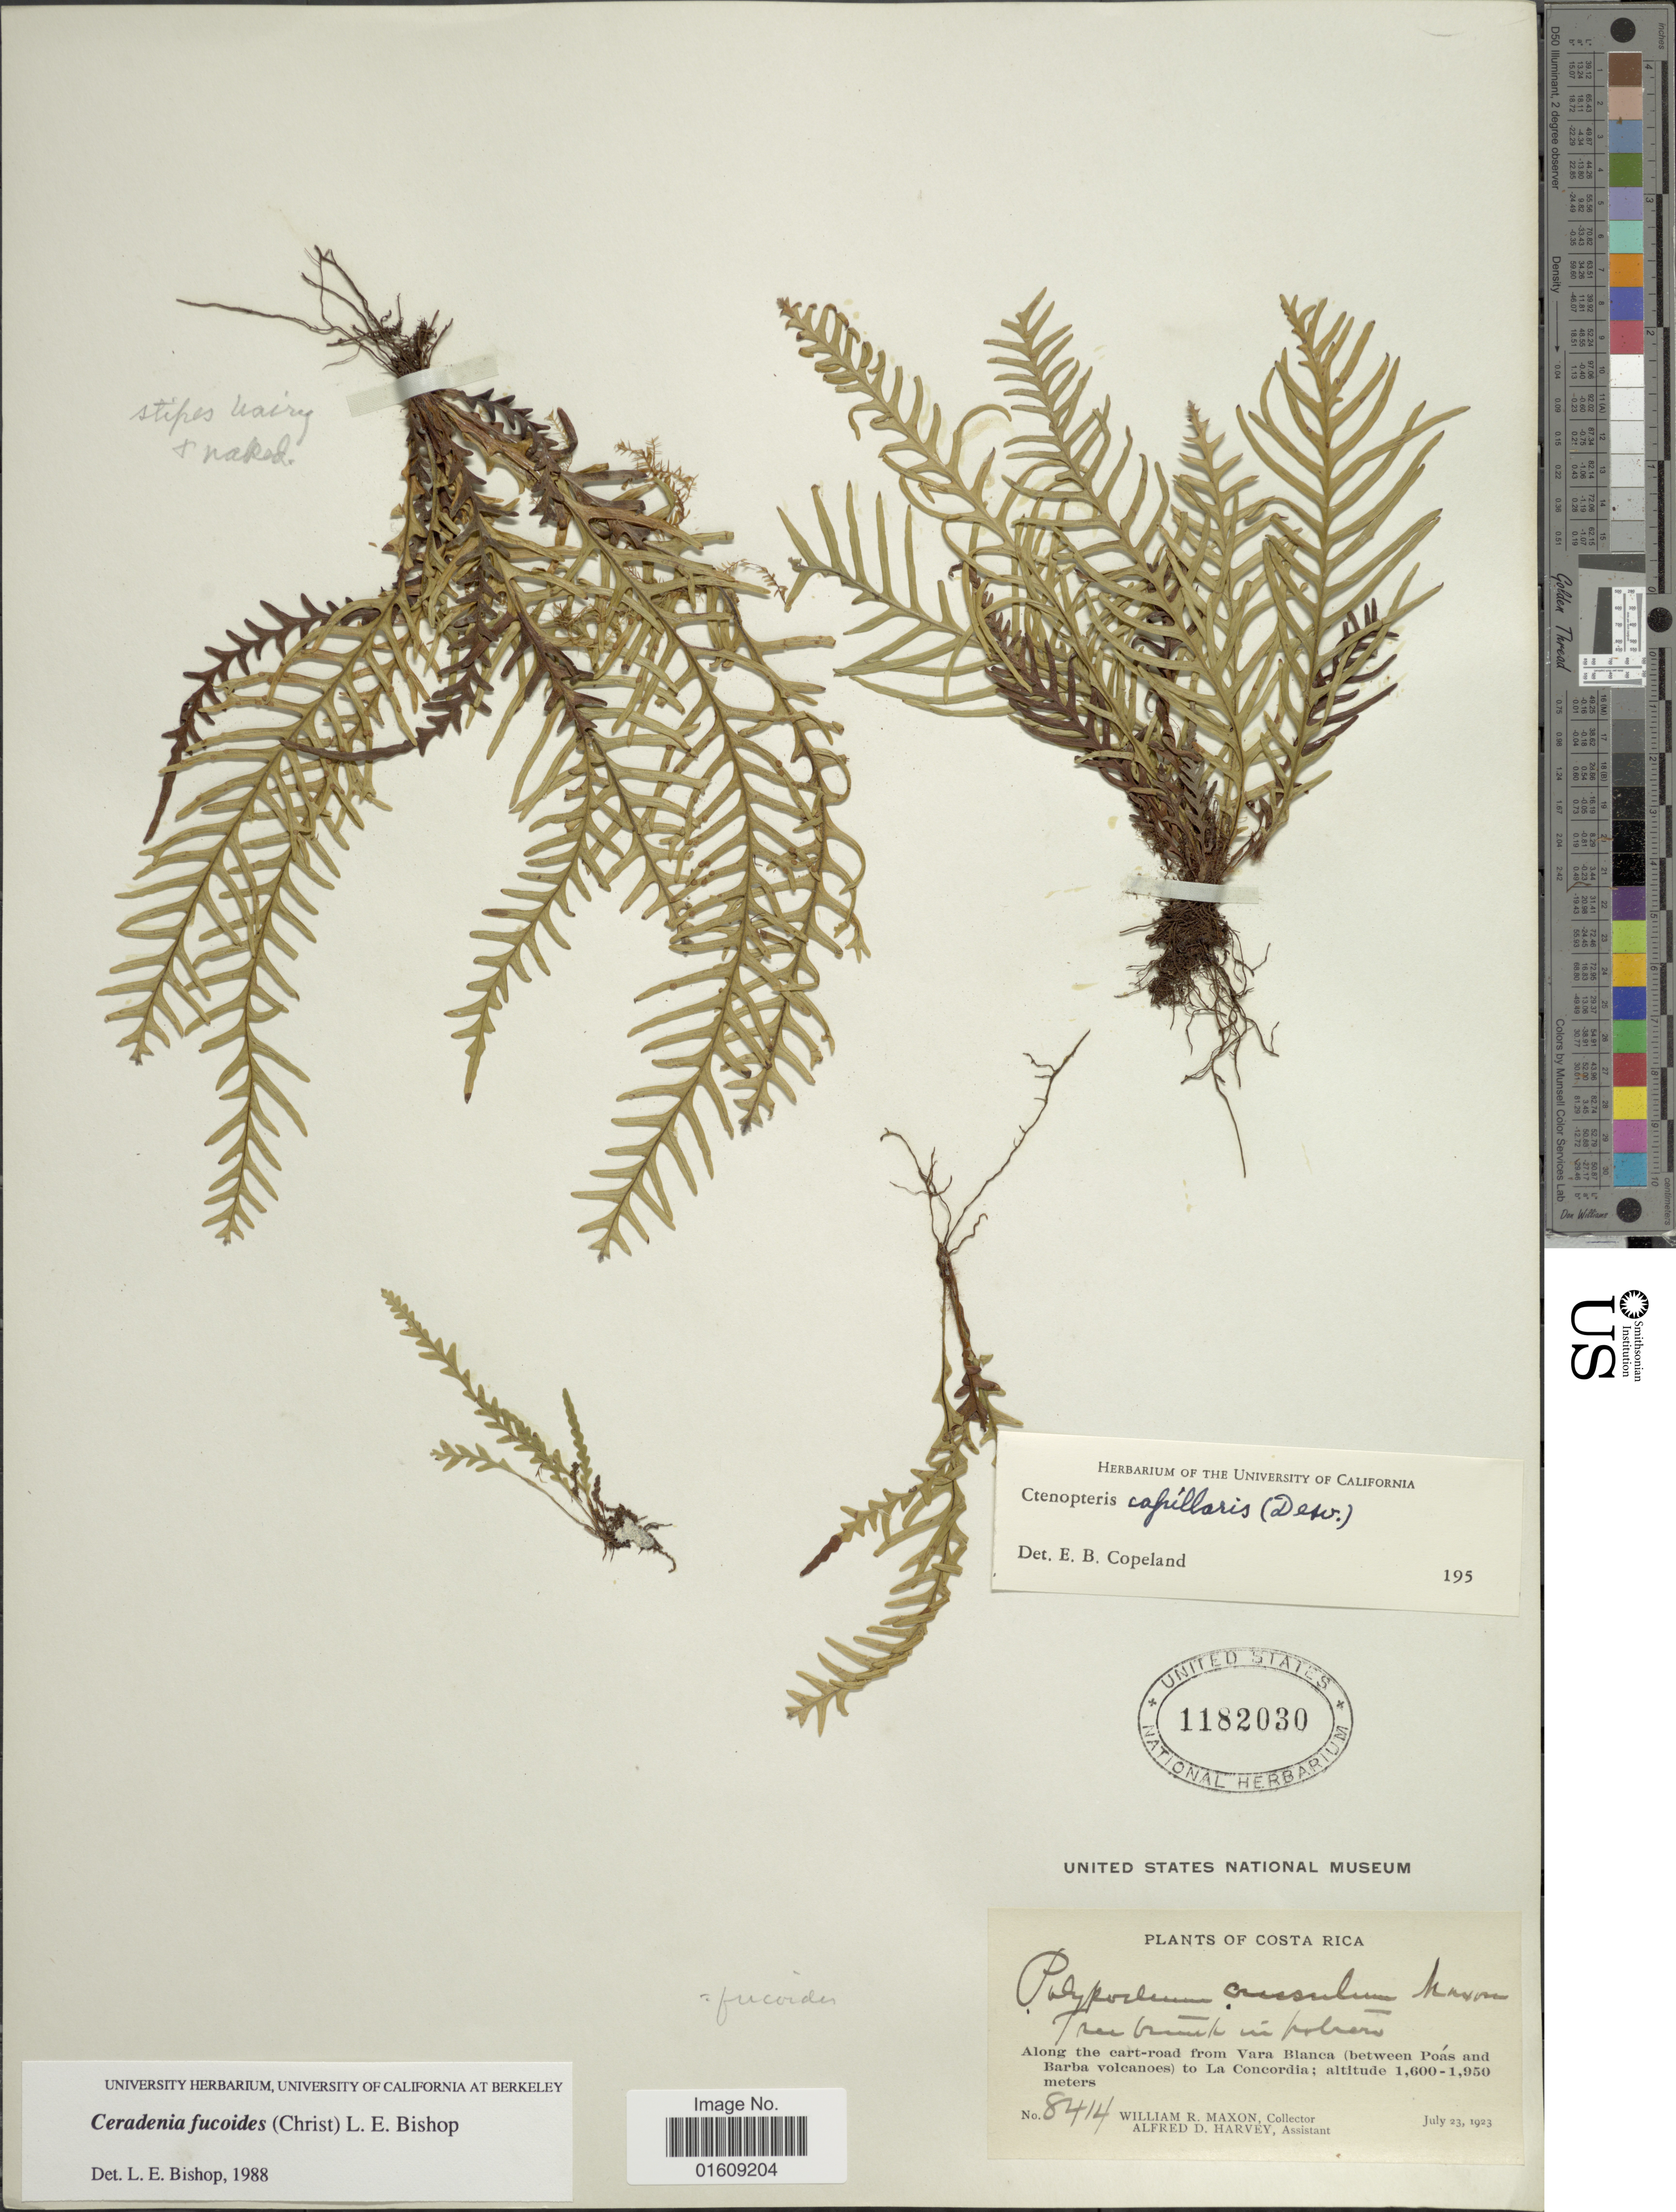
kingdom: Plantae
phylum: Tracheophyta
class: Polypodiopsida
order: Polypodiales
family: Polypodiaceae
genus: Ceradenia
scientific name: Ceradenia fucoides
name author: (Christ) L.E. Bishop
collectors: W. R. Maxon & A. D. Harvey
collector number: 8414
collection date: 1923-07-23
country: Costa Rica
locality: Costa Rica, along the cart-road from Vara Blanca (between Poás and Barba volcanoes) to La Concordia.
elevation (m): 1600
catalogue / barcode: US 1182030